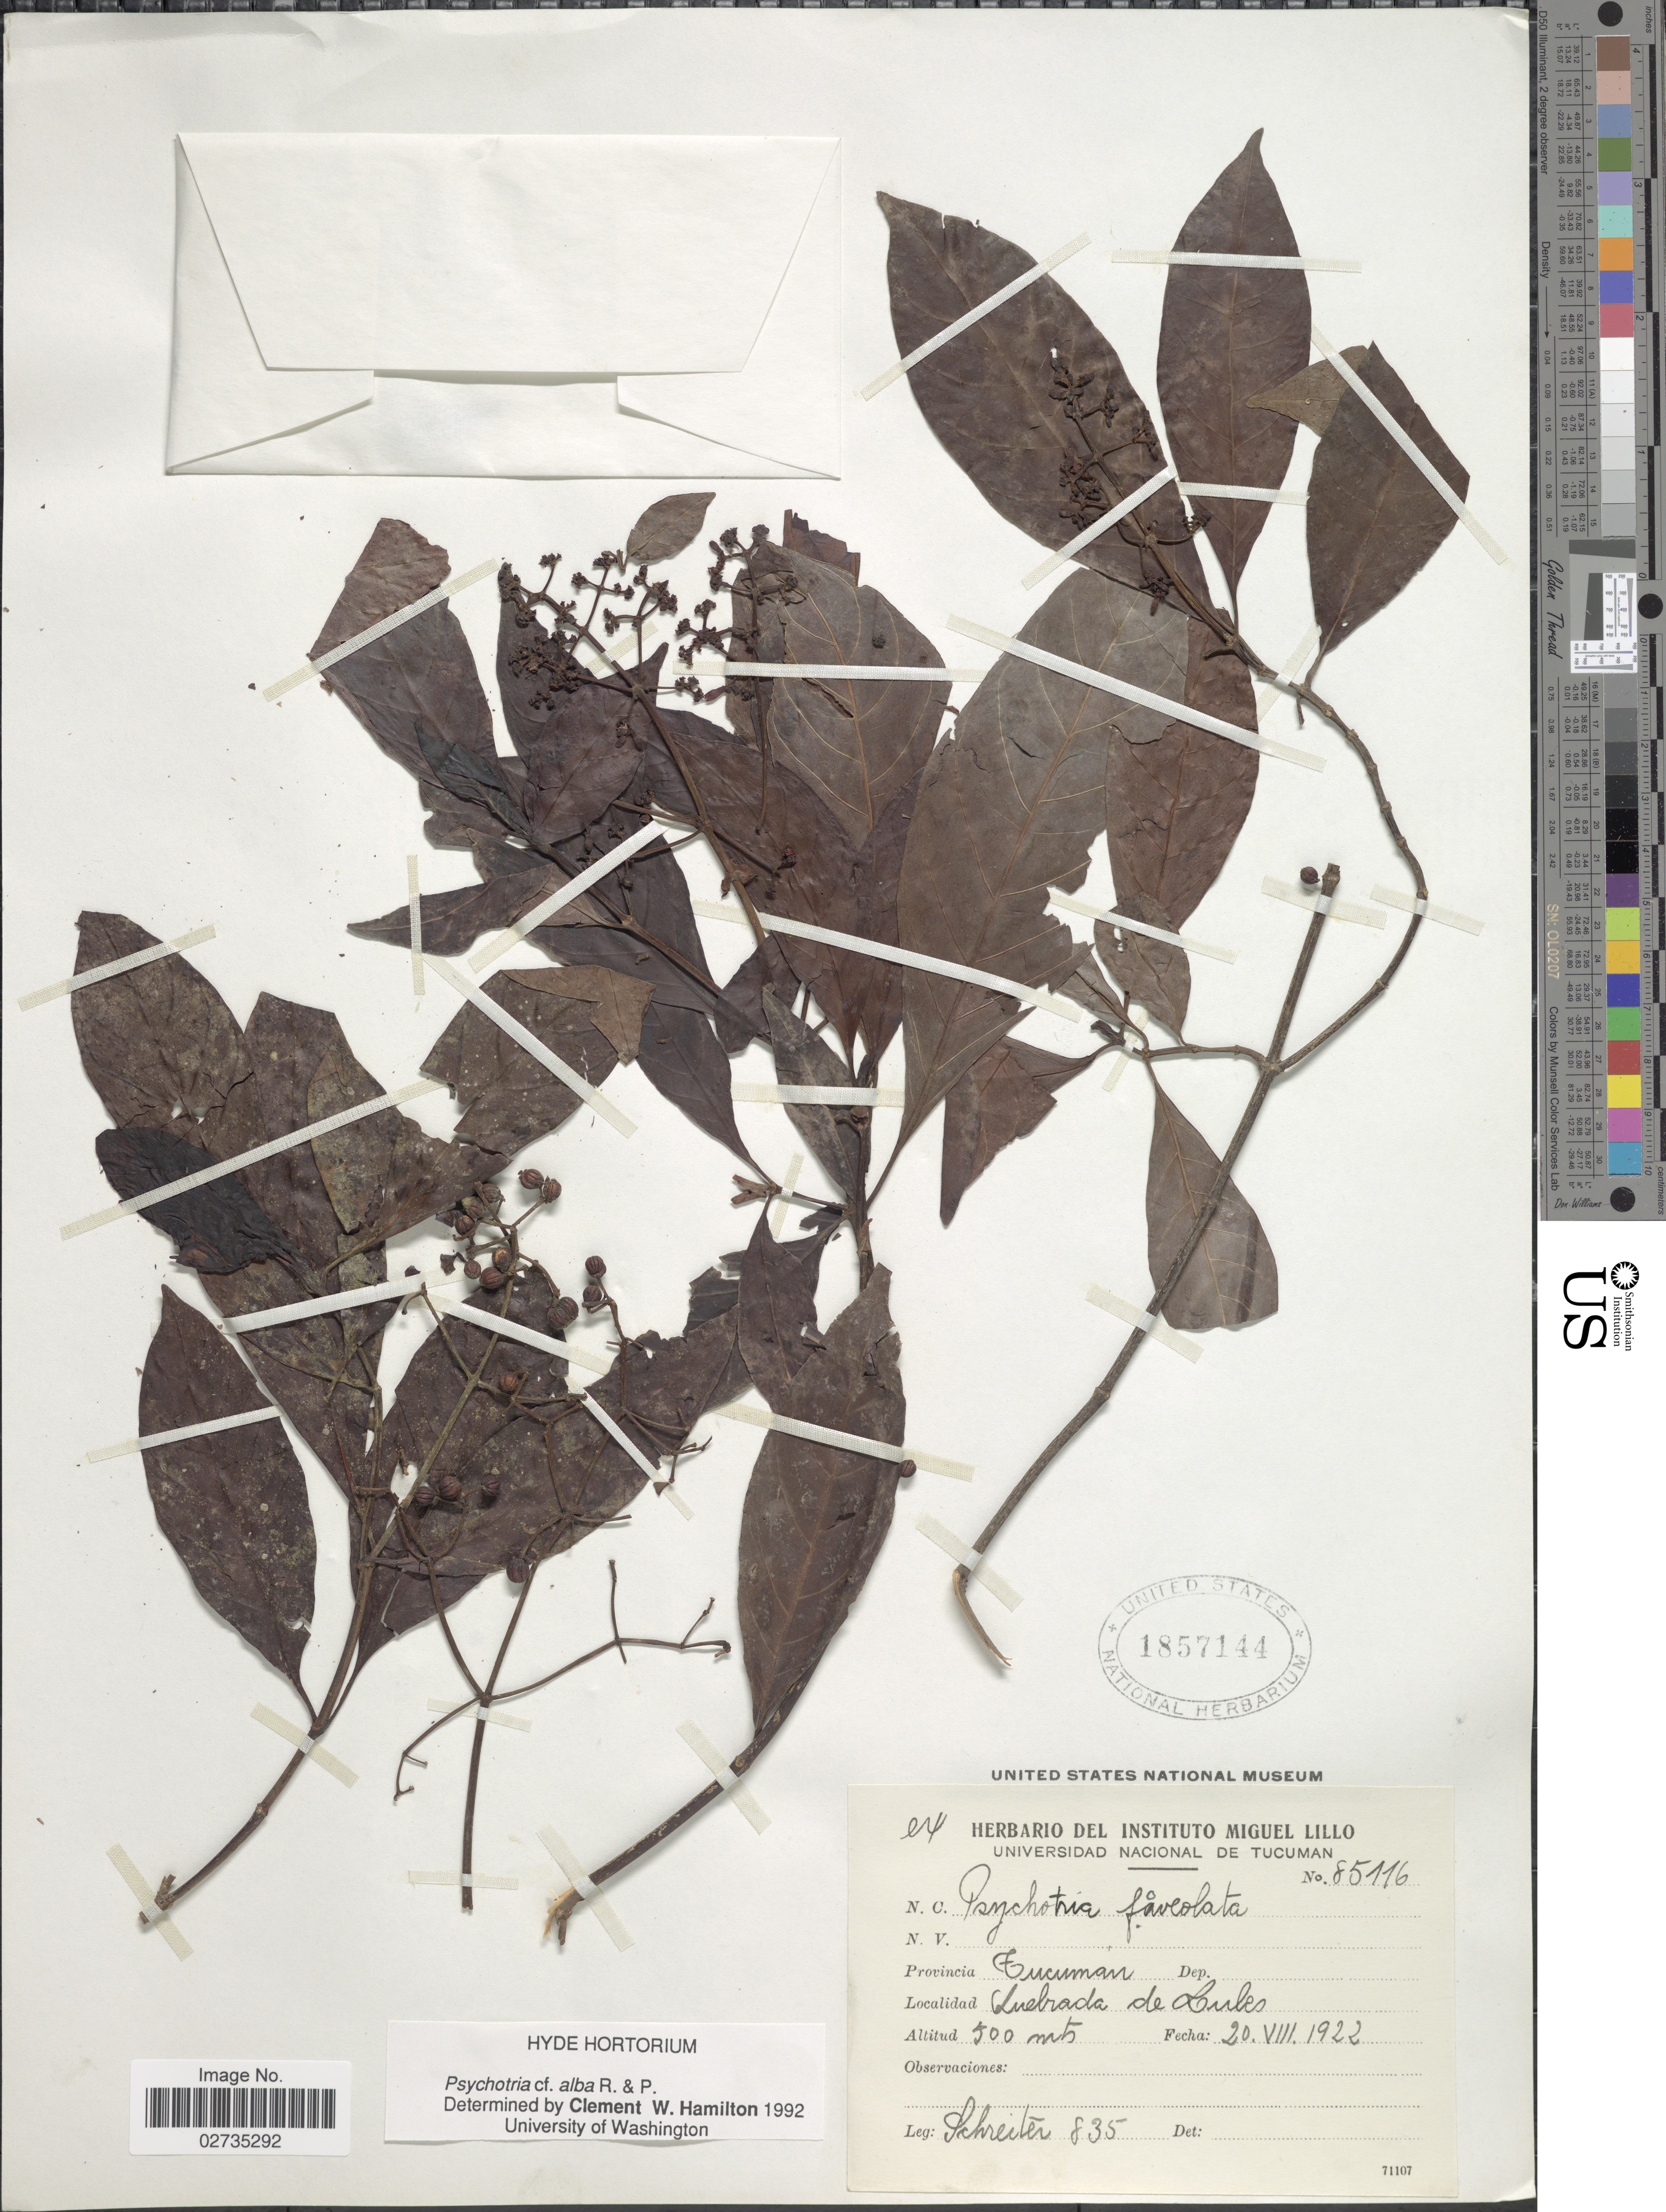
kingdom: Plantae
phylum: Tracheophyta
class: Magnoliopsida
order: Gentianales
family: Rubiaceae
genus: Psychotria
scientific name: Psychotria alba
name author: Ruiz & Pav.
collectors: -. Schreiter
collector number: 835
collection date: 1922-08-20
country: Argentina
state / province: Tucuman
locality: Provincia de Tucuman, Quebrada de Luks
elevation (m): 500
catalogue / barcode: US 1857144